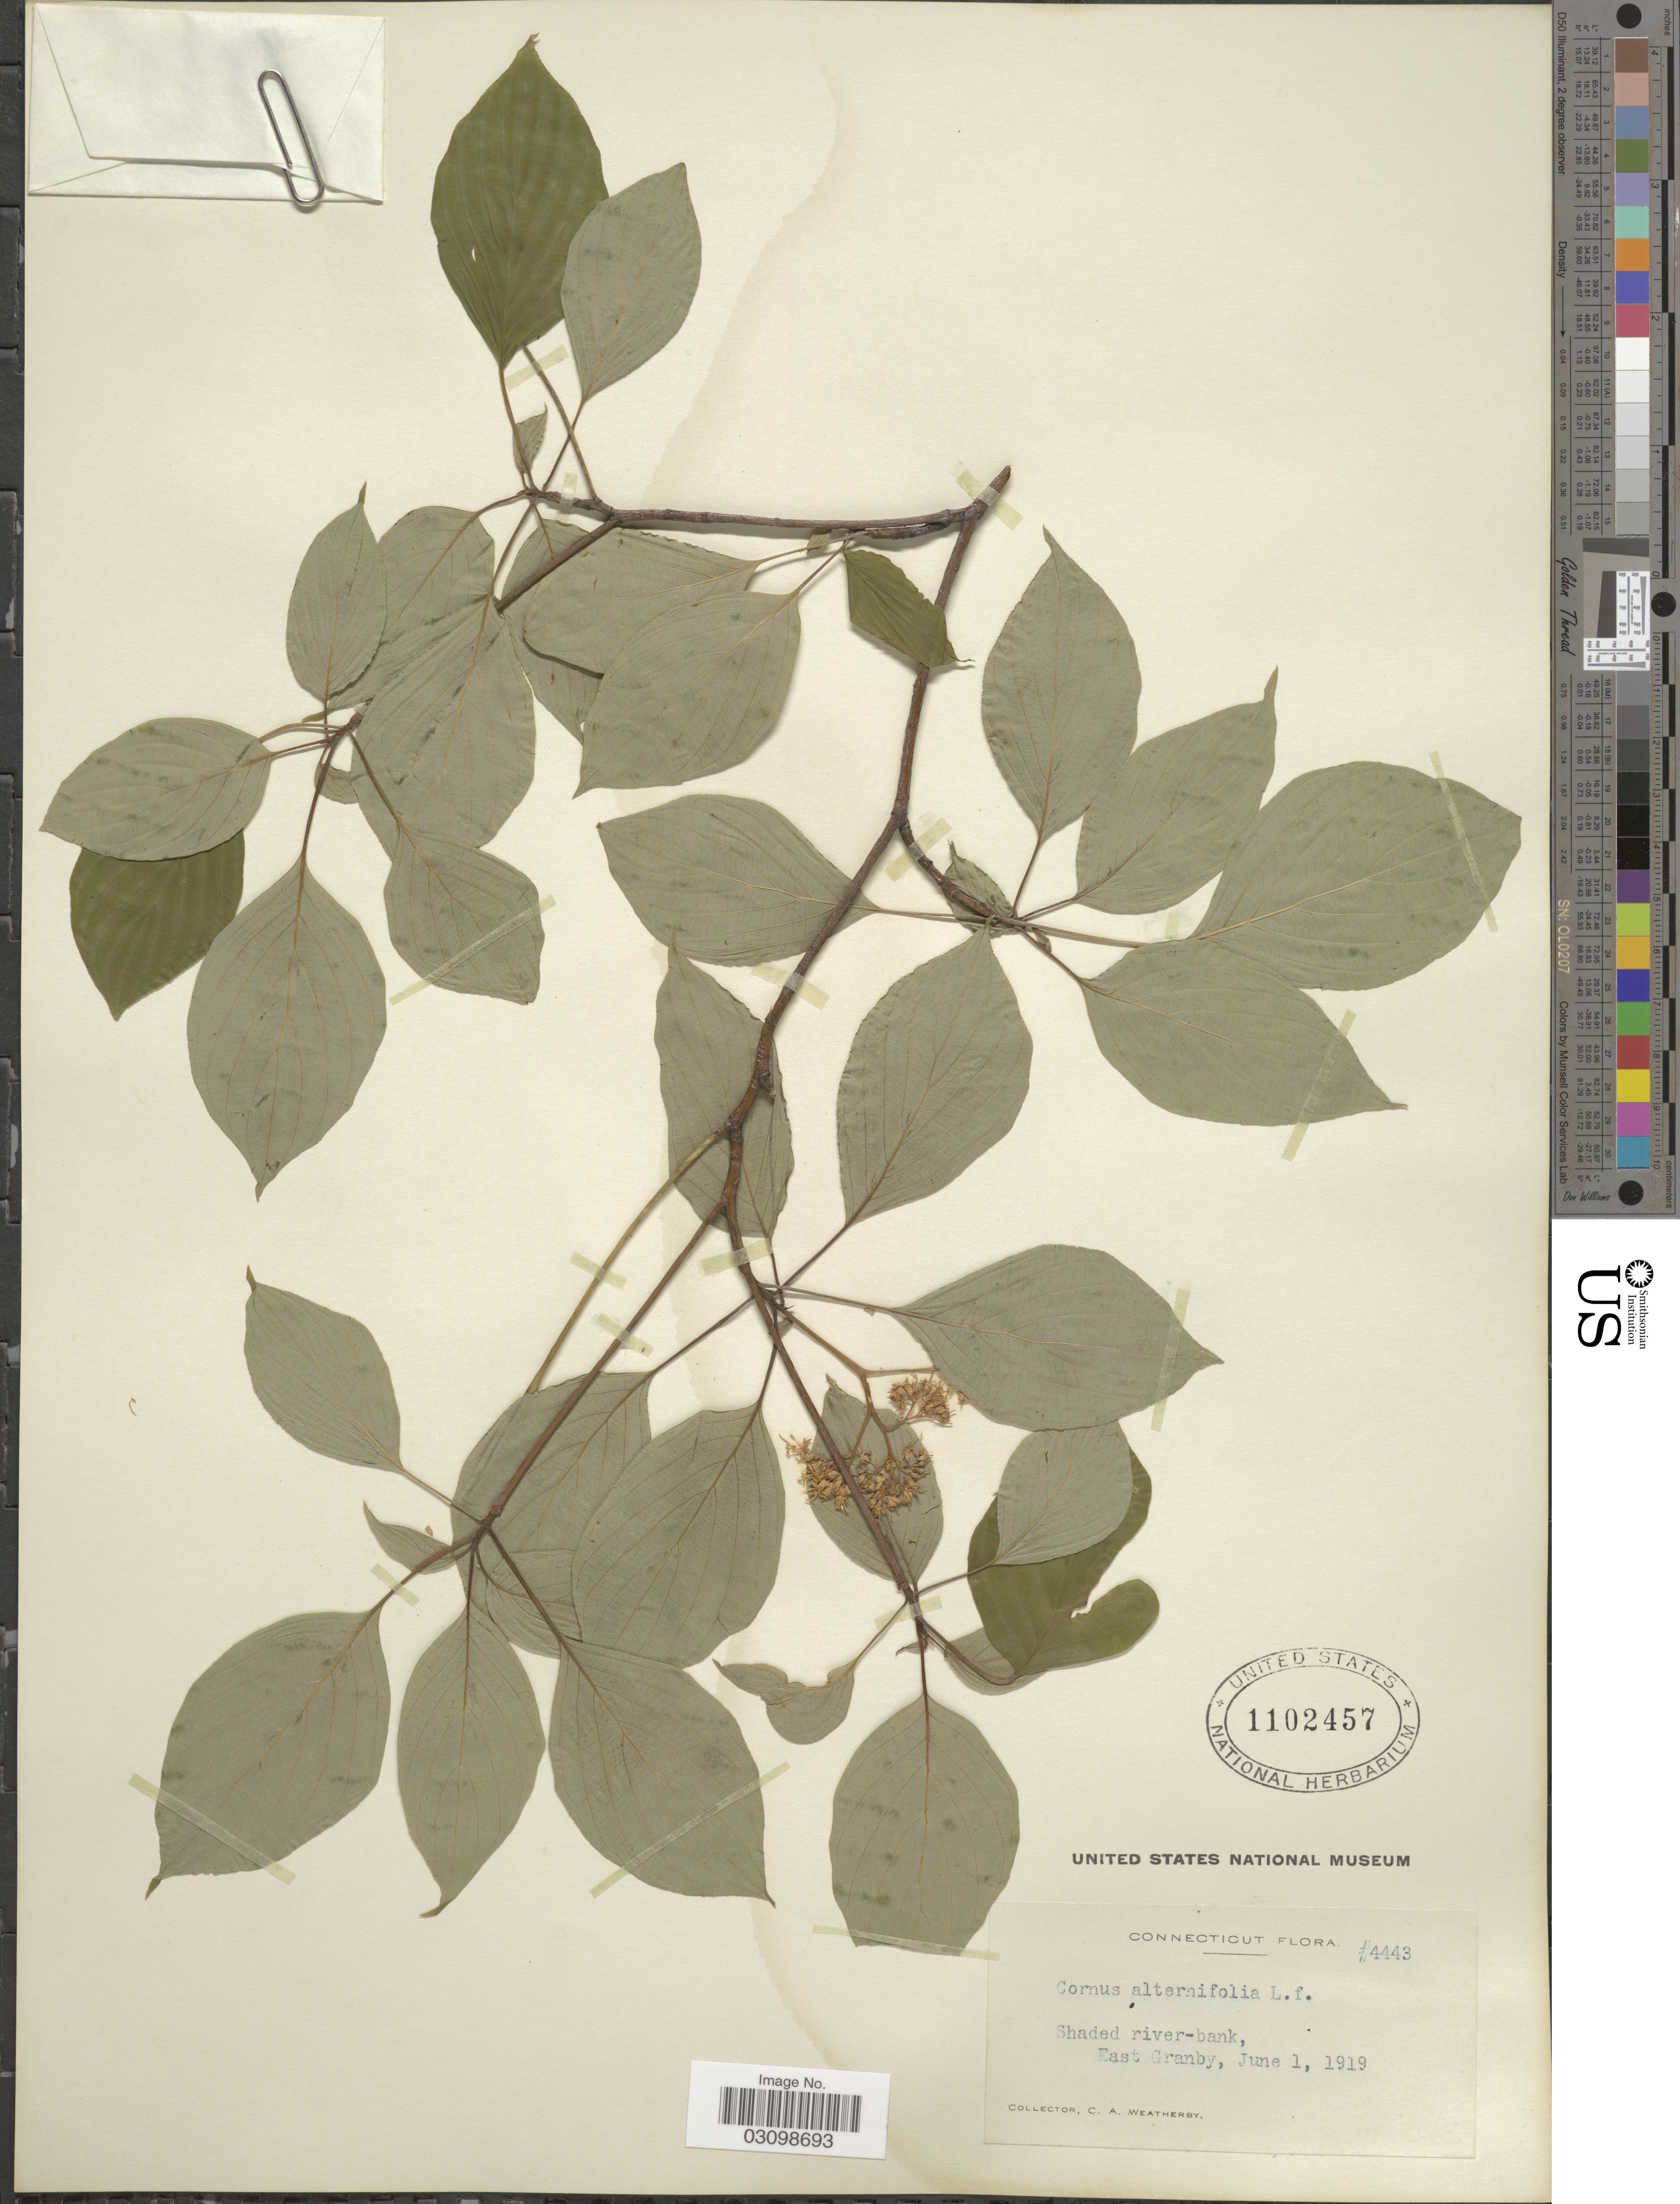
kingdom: Plantae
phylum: Tracheophyta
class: Magnoliopsida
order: Cornales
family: Cornaceae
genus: Cornus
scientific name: Cornus alternifolia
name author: L.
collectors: C. A. Weatherby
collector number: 4443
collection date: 1919-06-01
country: United States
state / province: Connecticut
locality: Shaded river-bank, East Granby.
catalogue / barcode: US 1102457